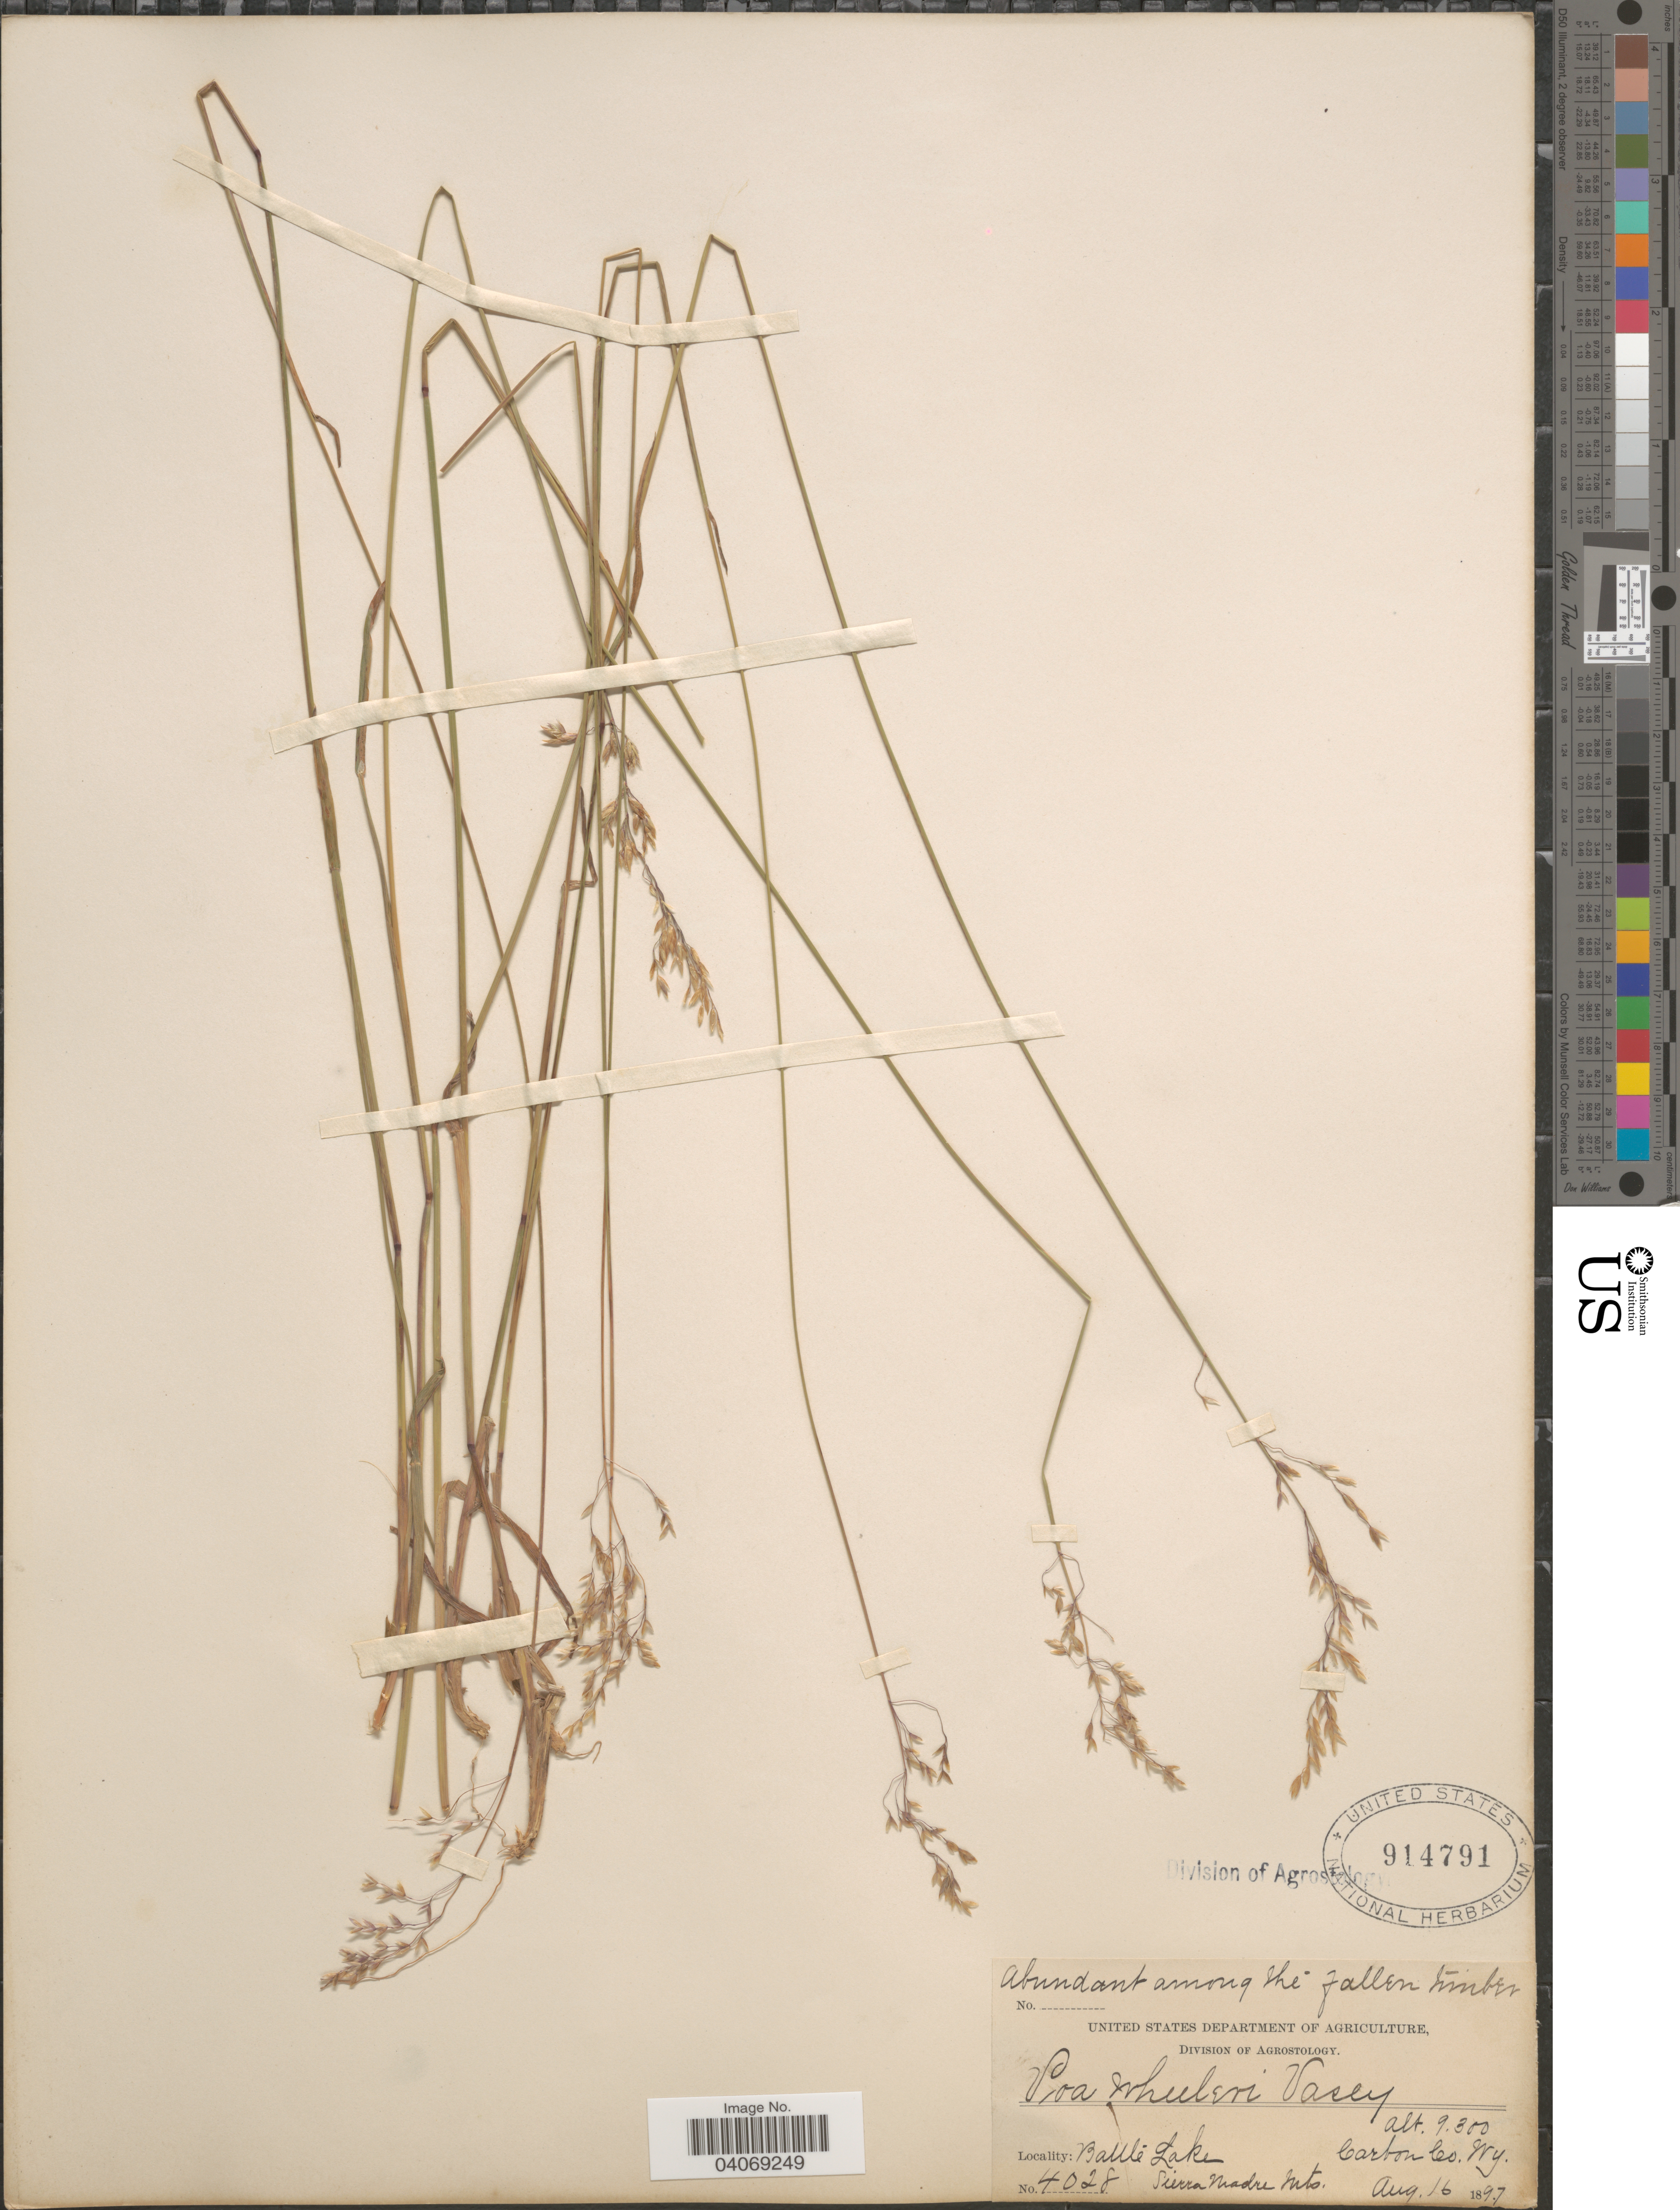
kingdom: Plantae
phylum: Tracheophyta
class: Liliopsida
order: Poales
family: Poaceae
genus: Poa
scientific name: Poa wheeleri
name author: Vasey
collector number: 4028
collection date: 1897-08-16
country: United States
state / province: Wyoming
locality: Battle Lake. Carbon Co. Abundant among the fallen timber. Sierra Madre Mts.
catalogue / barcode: US 914791